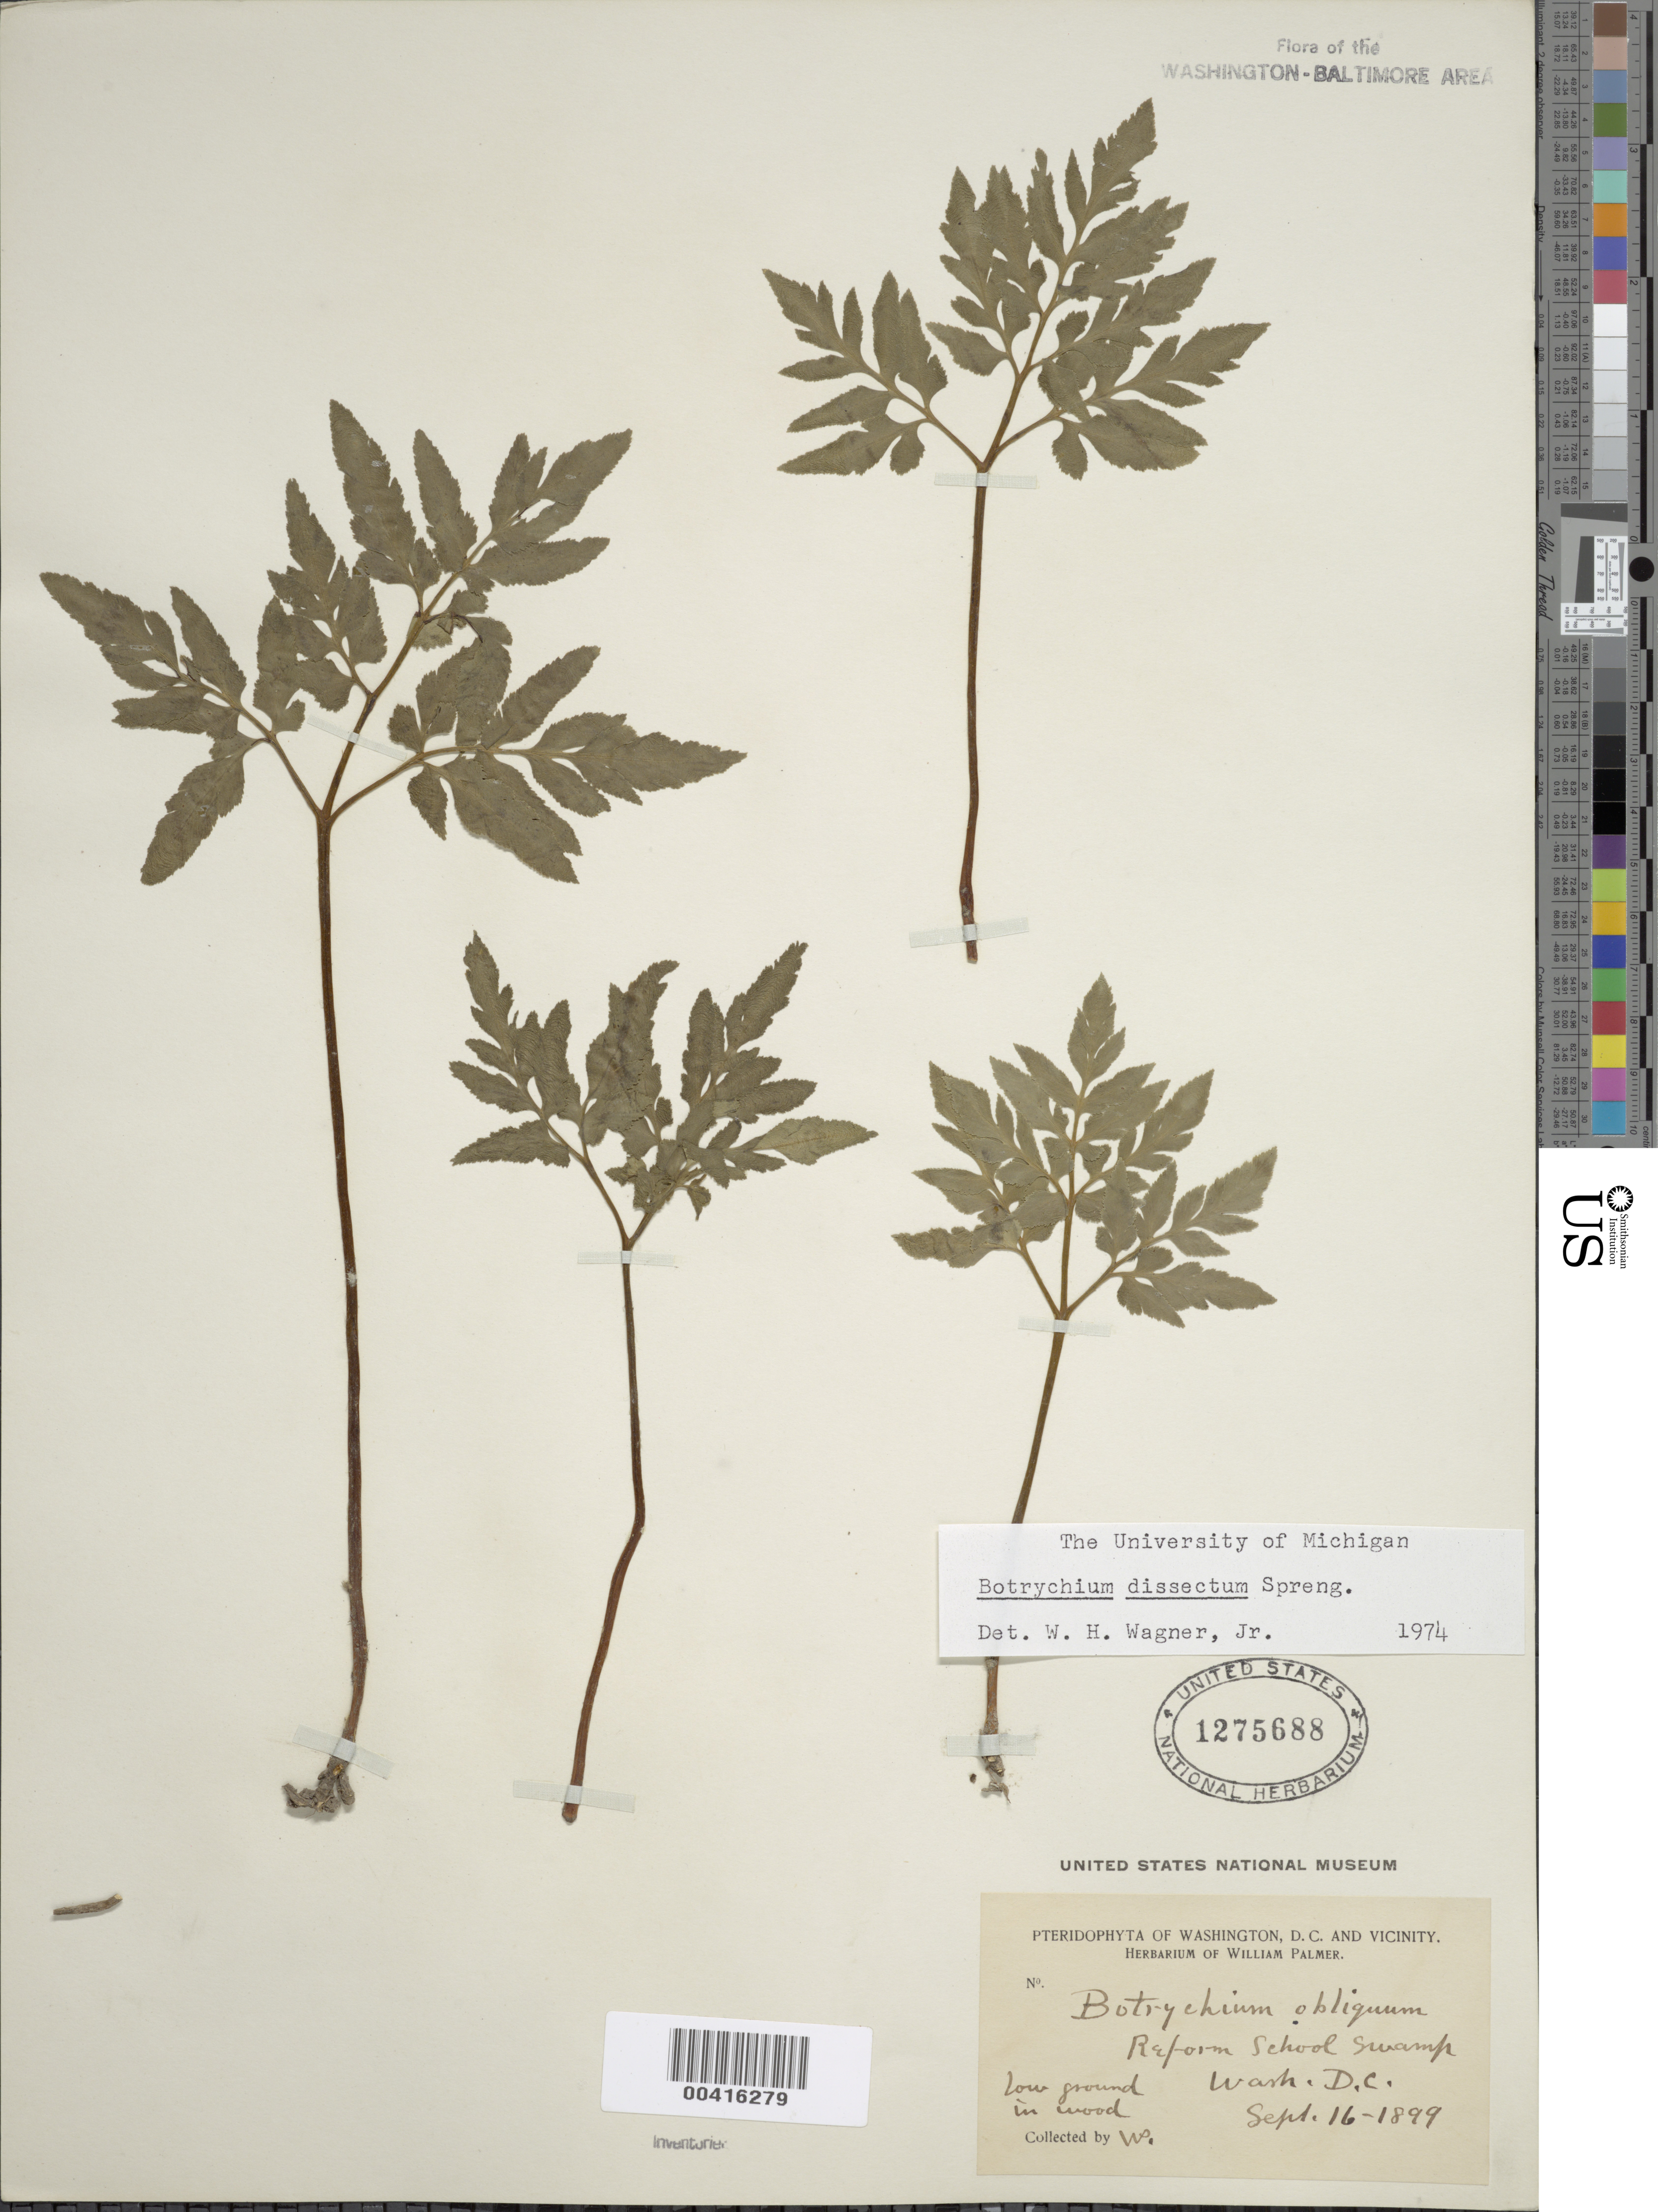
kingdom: Plantae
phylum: Tracheophyta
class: Polypodiopsida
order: Ophioglossales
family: Ophioglossaceae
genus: Botrychium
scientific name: Botrychium dissectum var. obliquum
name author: Clute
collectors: W. Palmer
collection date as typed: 16 Sep 1899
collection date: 1899-09-16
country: United States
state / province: District of Columbia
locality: Reform School swamp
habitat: Low ground in wood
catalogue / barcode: US 1275688